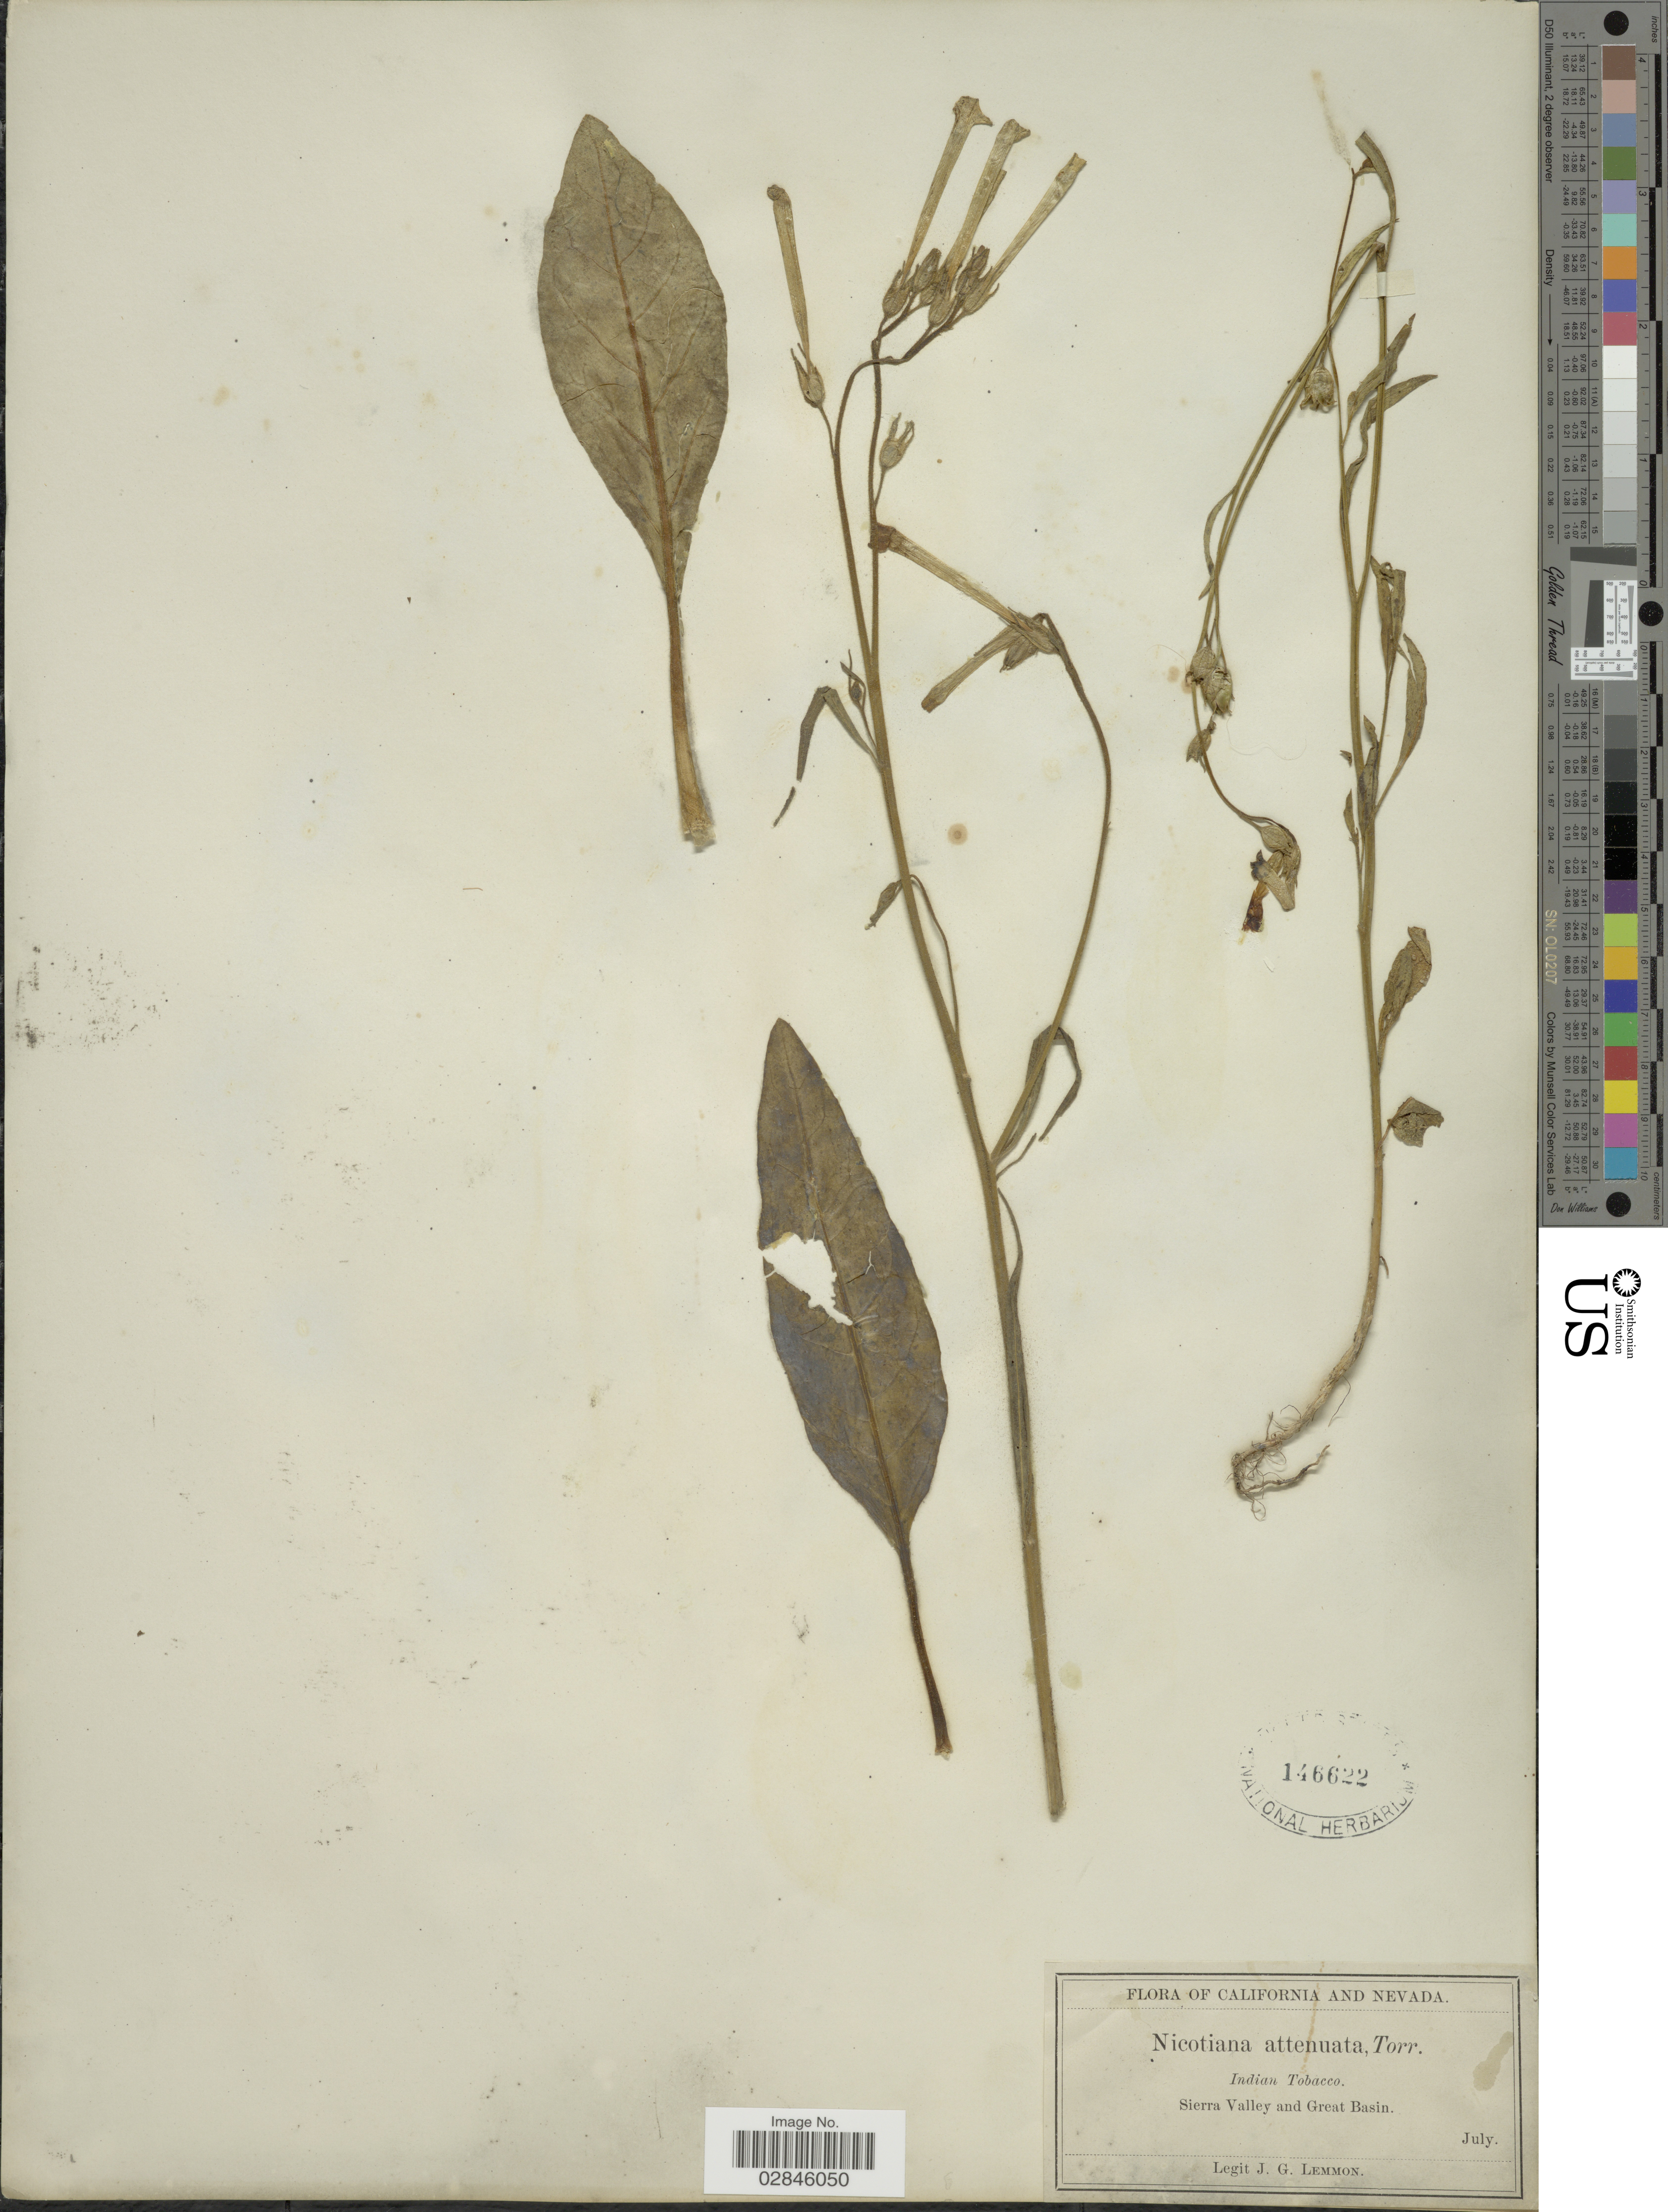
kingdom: Plantae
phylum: Tracheophyta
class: Magnoliopsida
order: Solanales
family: Solanaceae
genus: Nicotiana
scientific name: Nicotiana attenuata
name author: Torr. ex S. Watson in C. King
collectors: J. Lemmon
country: United States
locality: California and Nevada. Sierra Valley and Great Basin.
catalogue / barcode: US 146622